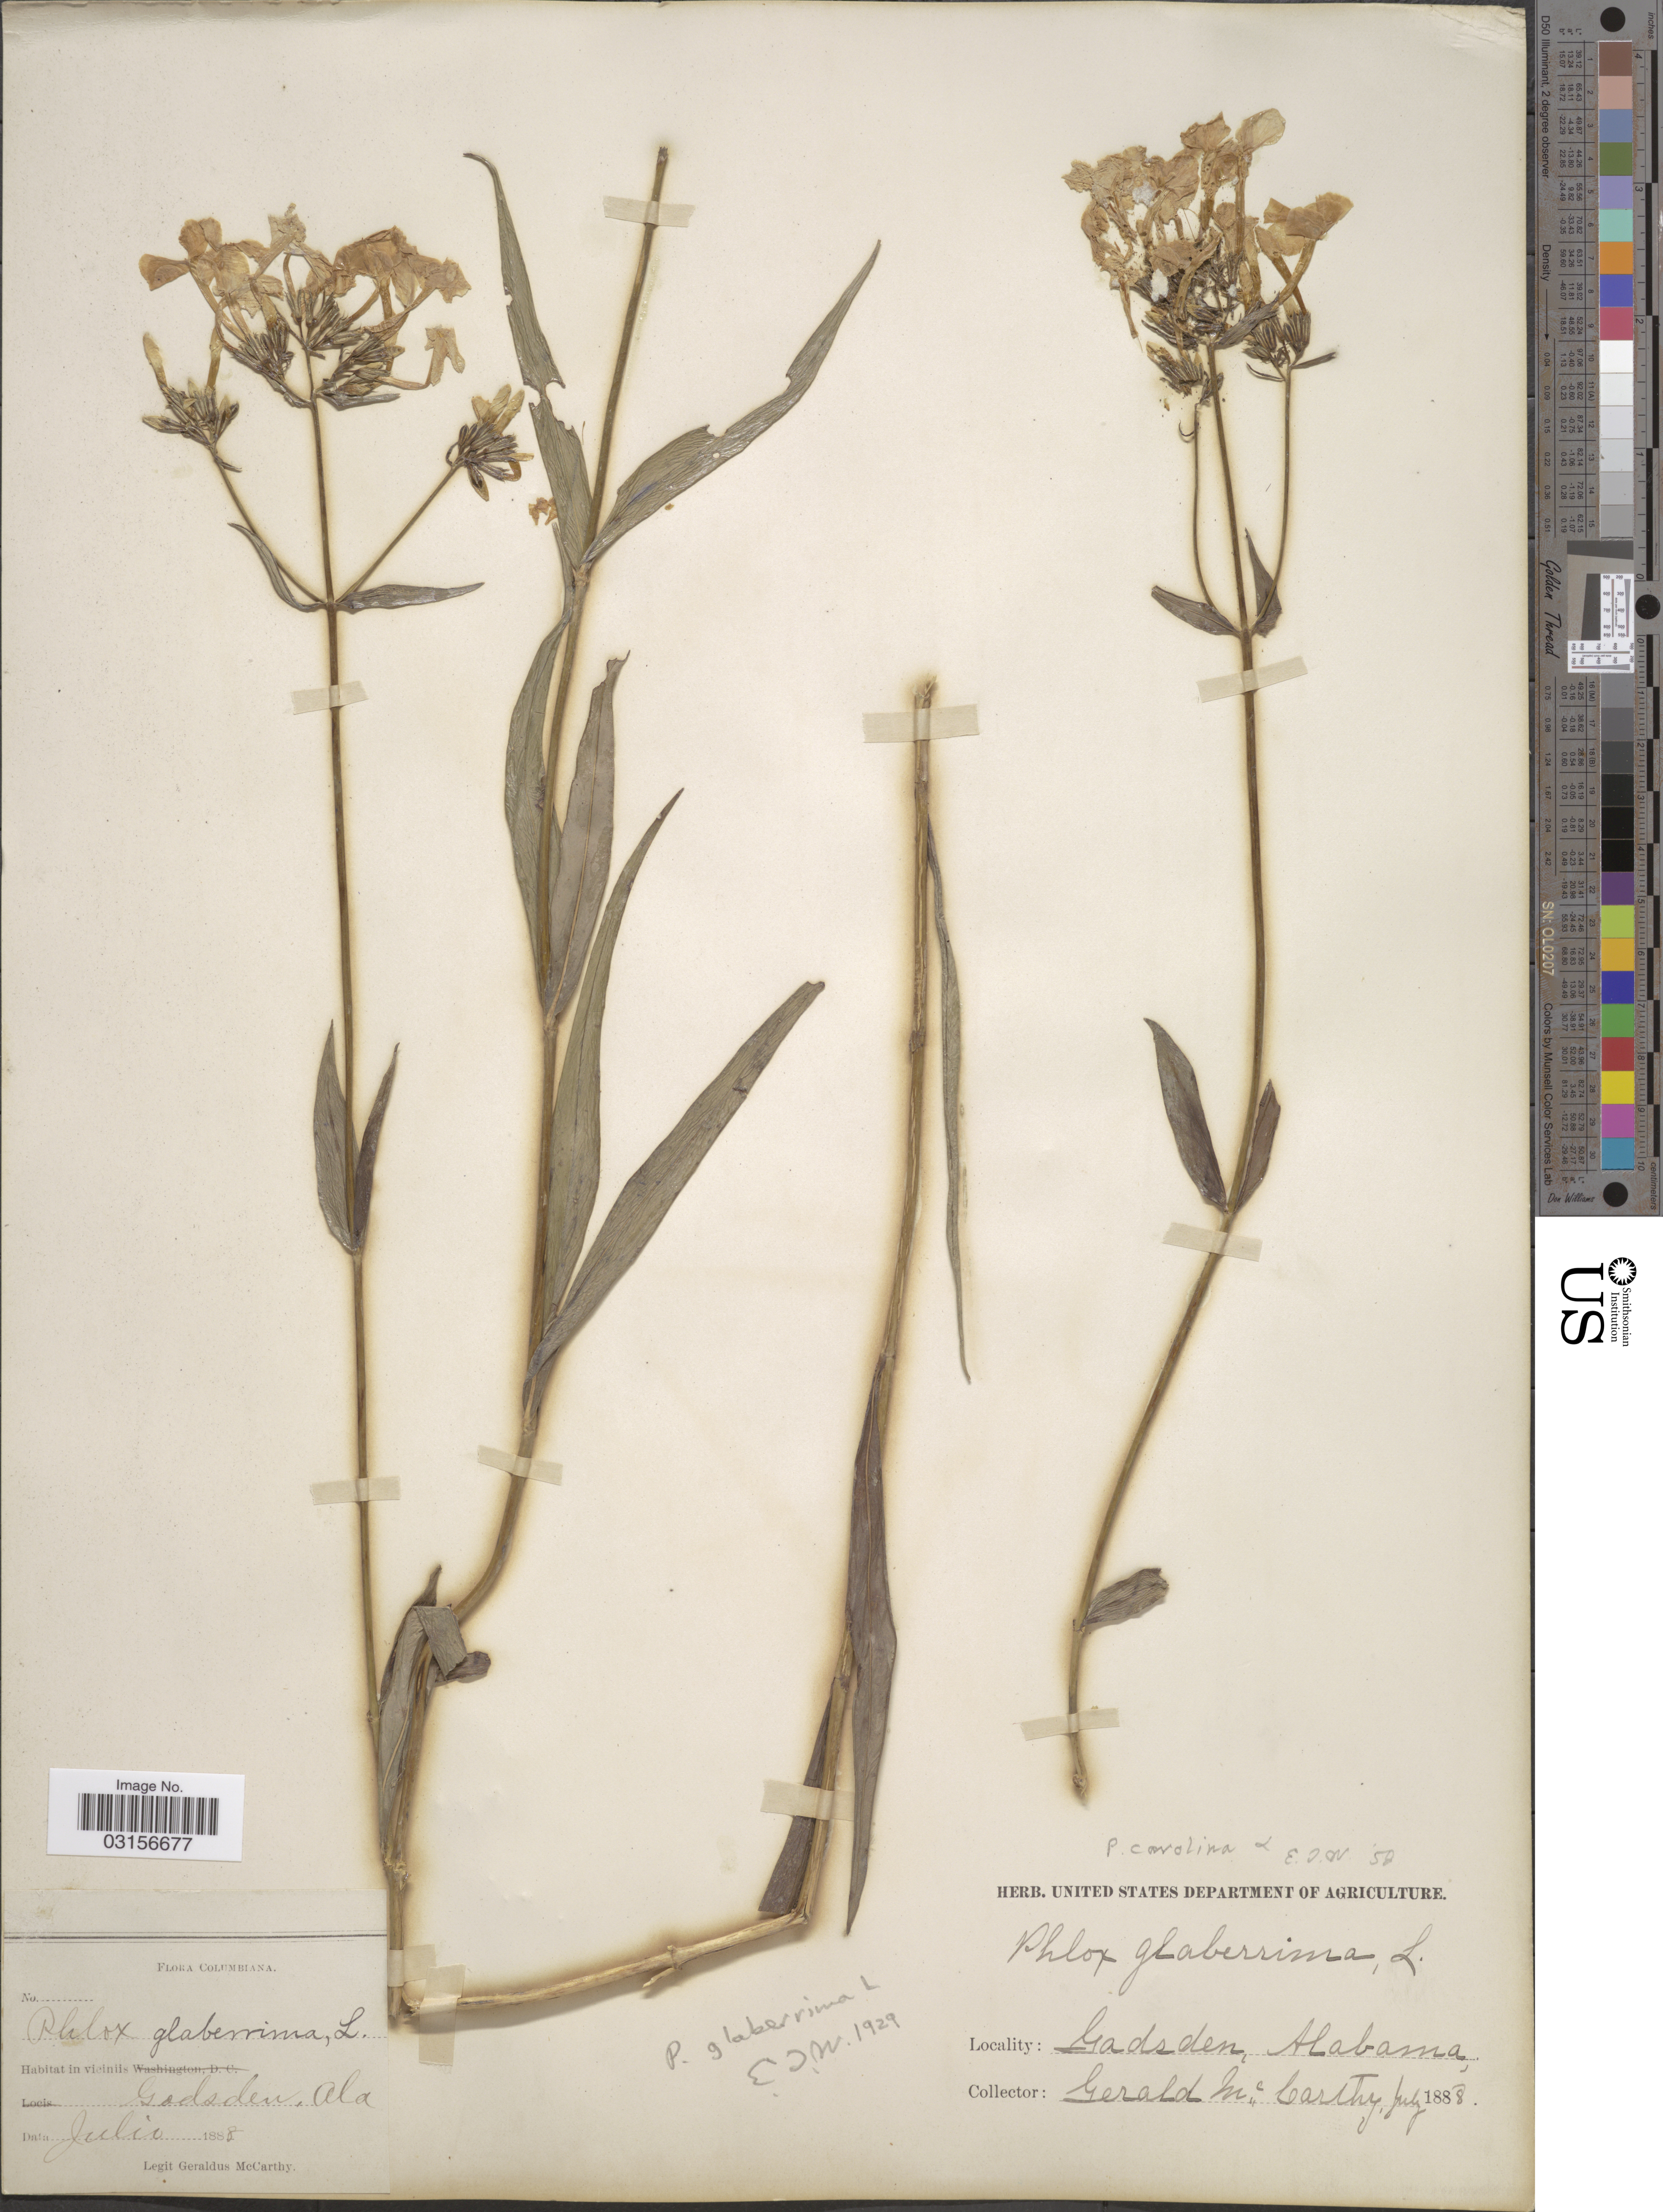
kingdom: Plantae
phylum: Tracheophyta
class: Magnoliopsida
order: Ericales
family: Polemoniaceae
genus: Phlox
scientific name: Phlox carolina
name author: L.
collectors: M. McCarthy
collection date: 1888-07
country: United States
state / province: Alabama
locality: Gadsden.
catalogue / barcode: US 103150